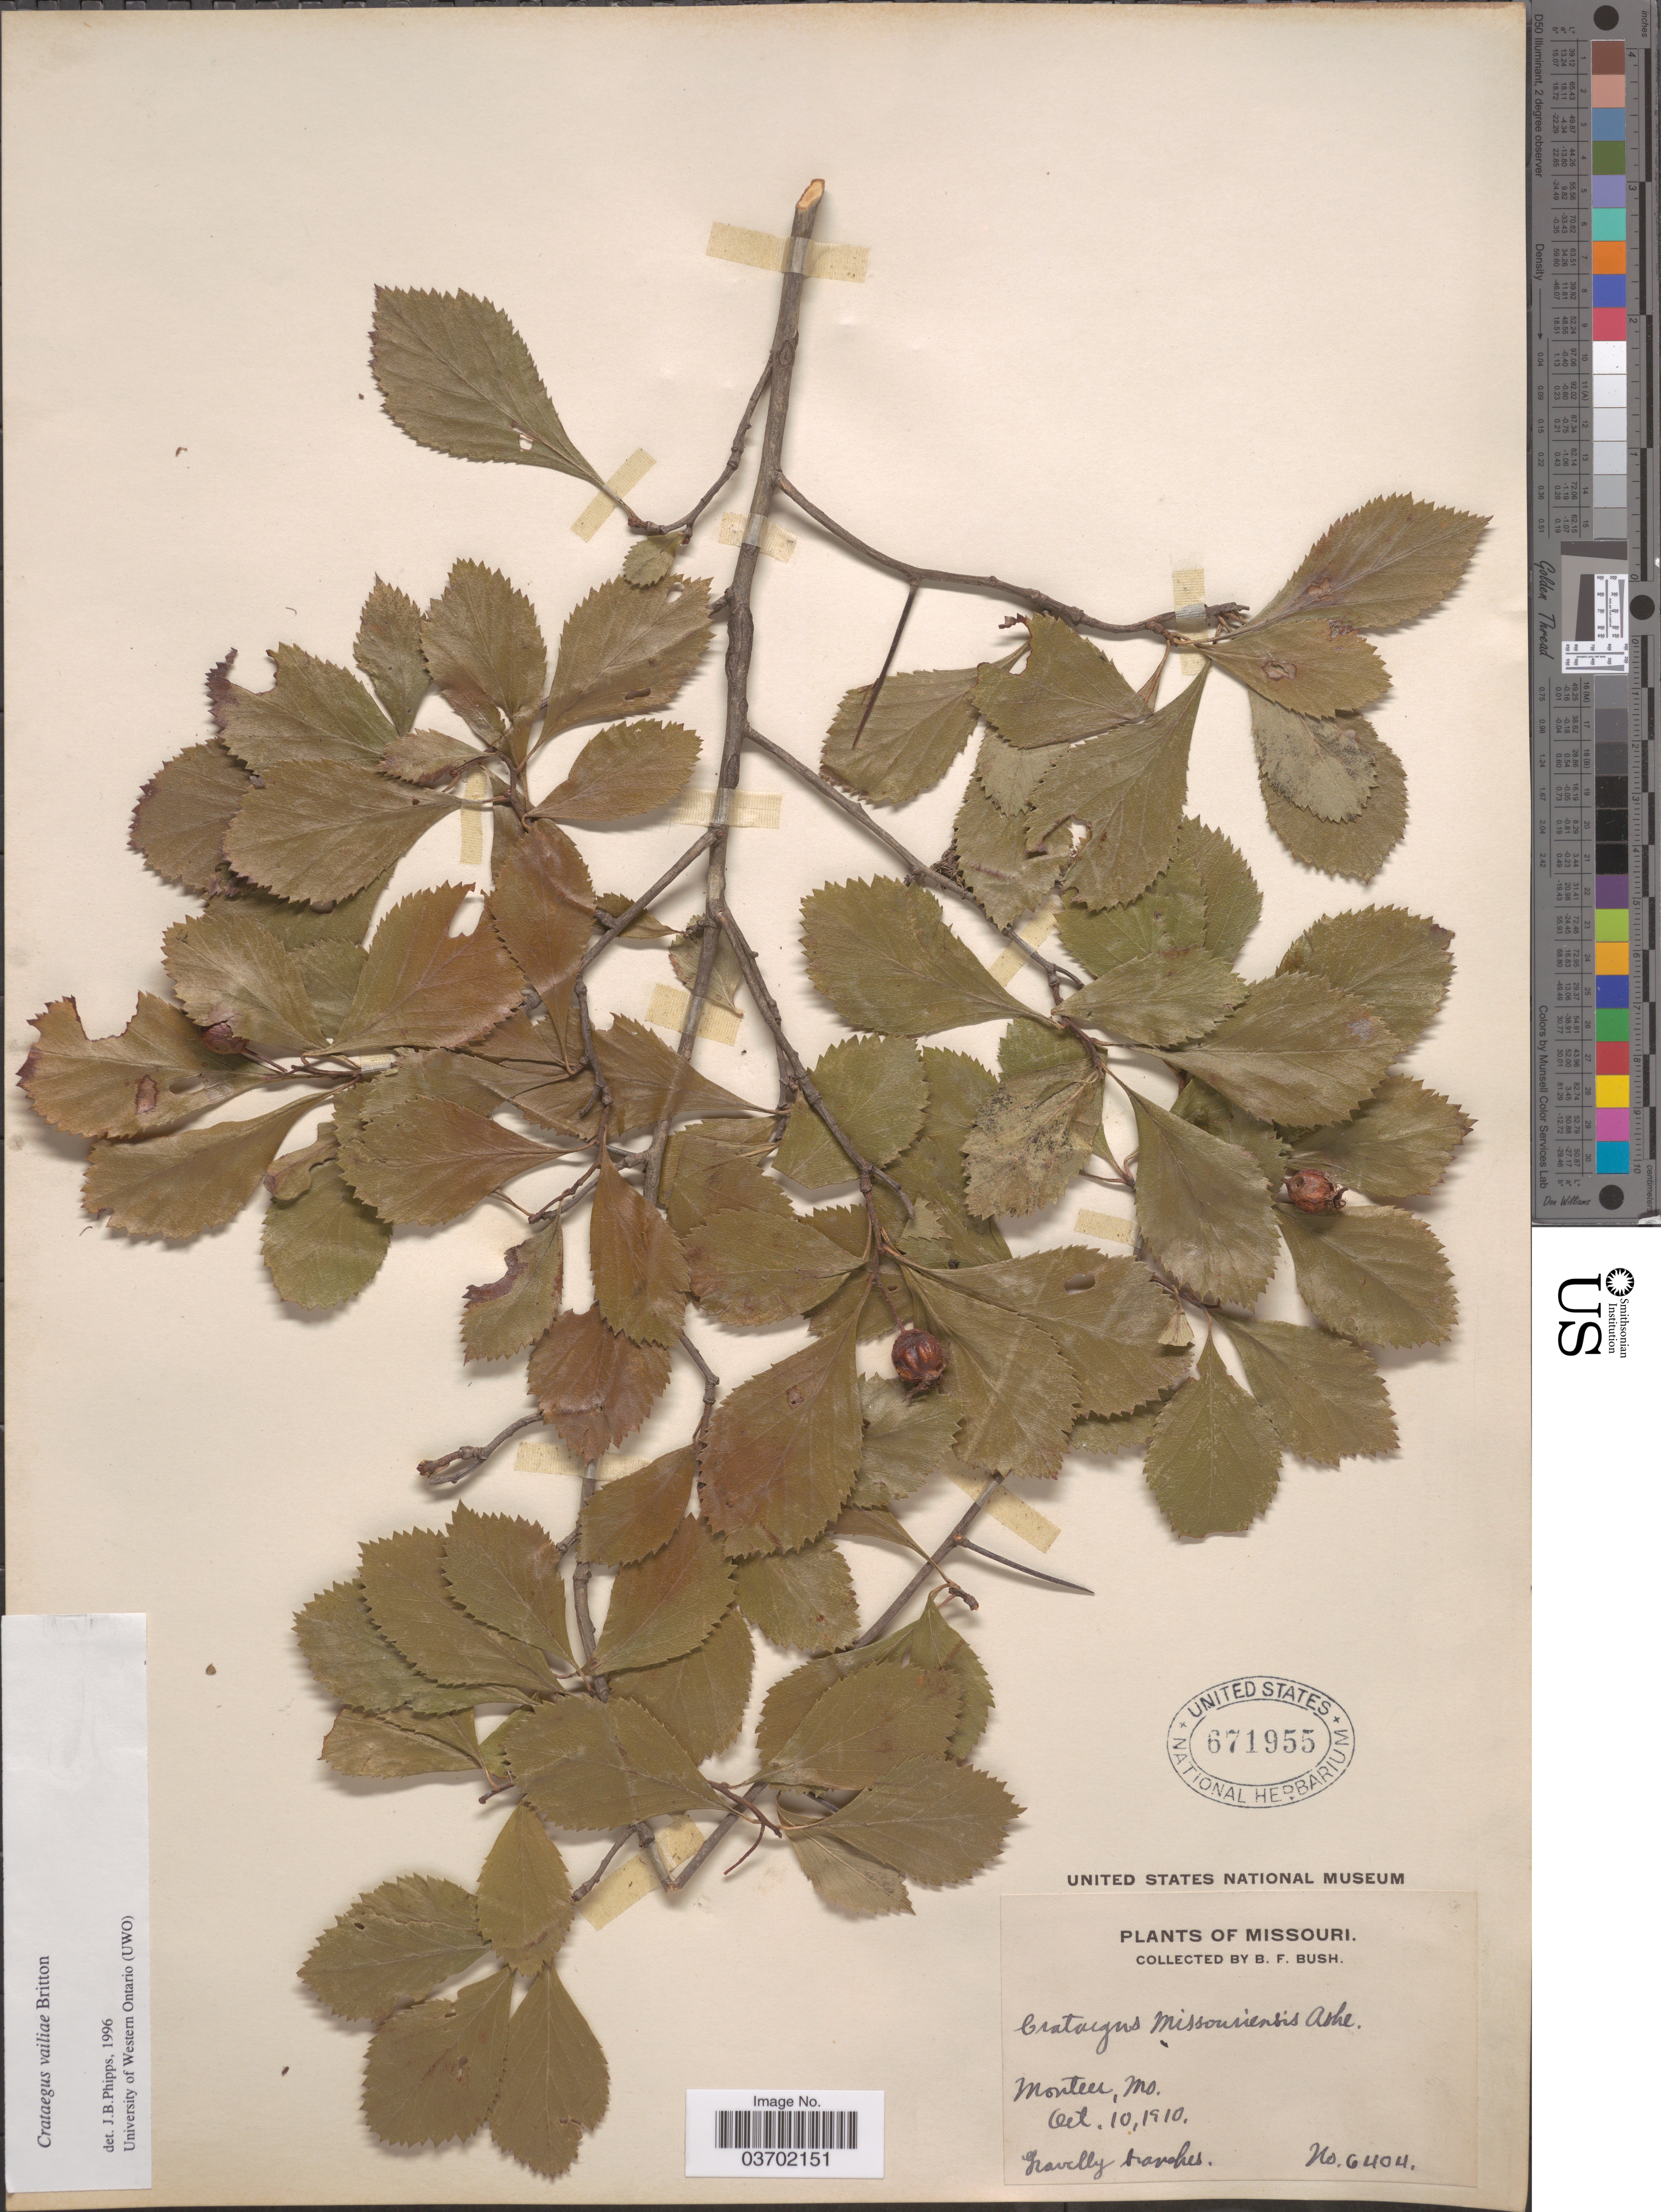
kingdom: Plantae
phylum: Tracheophyta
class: Magnoliopsida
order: Rosales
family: Rosaceae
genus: Crataegus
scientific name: Crataegus x vailiae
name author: Britton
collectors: B. F. Bush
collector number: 6404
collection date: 1910-10-10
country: United States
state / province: Missouri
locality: Monteer.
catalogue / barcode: US 671955